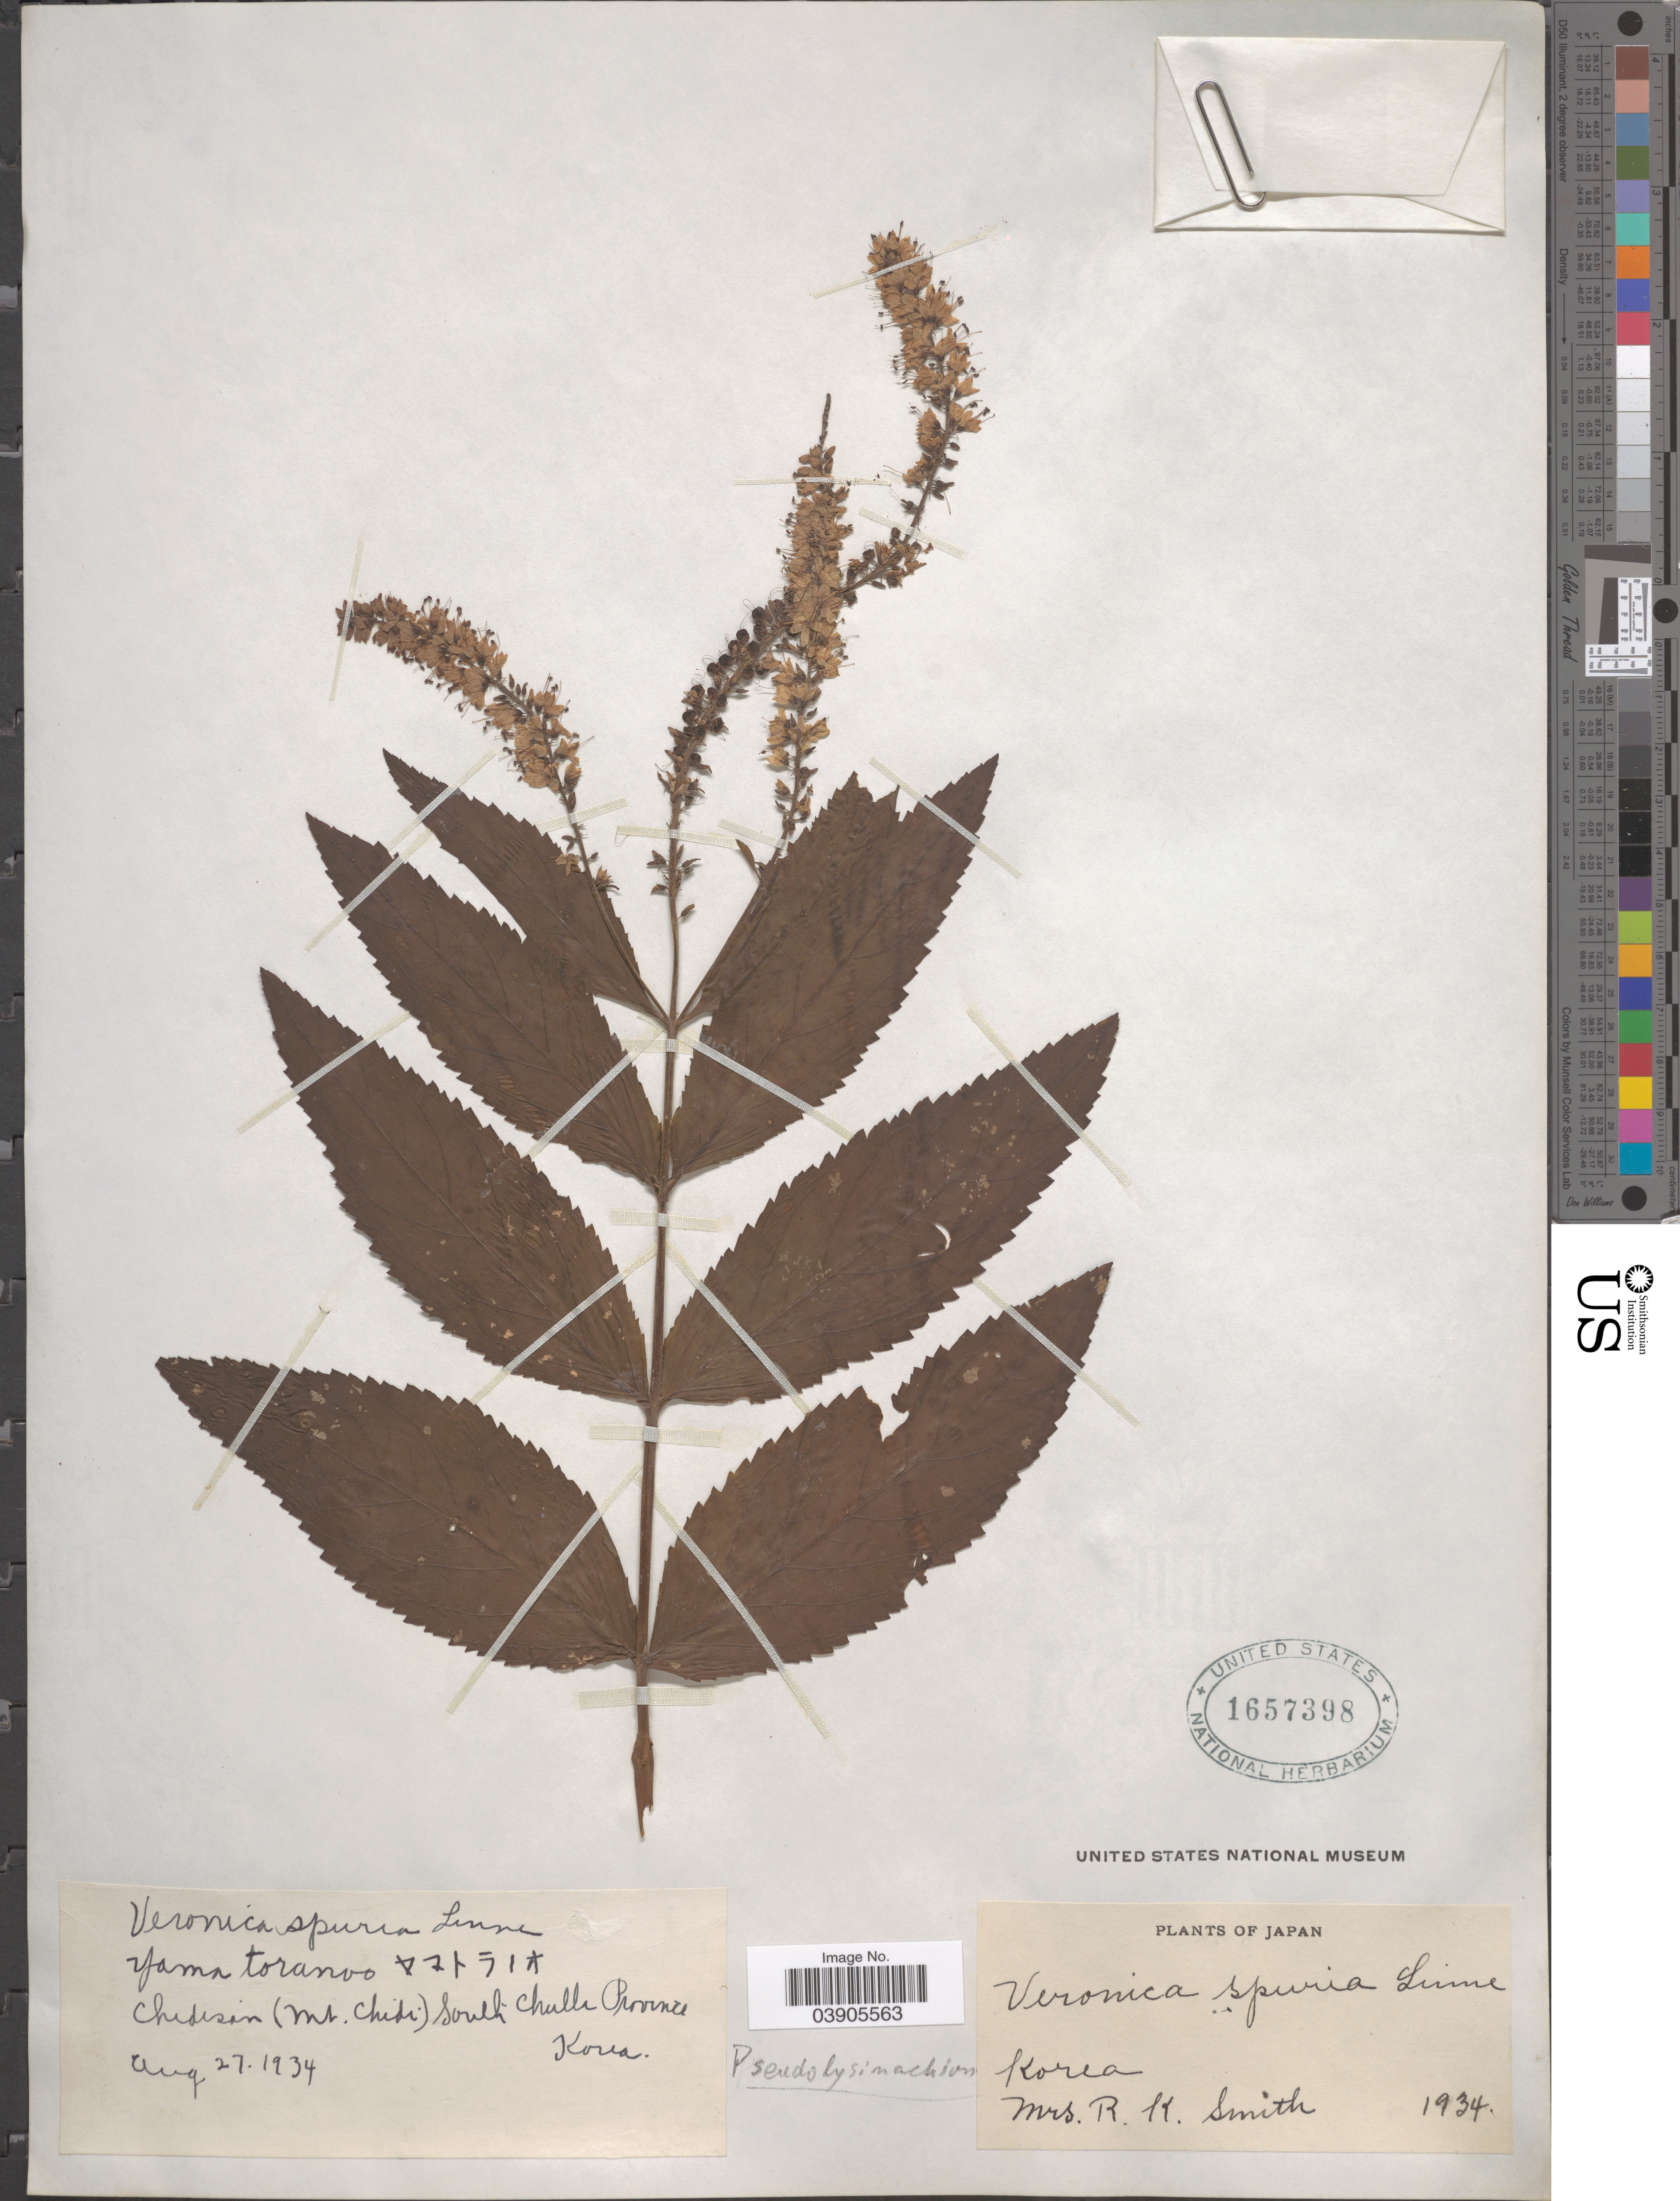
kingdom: Plantae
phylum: Tracheophyta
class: Magnoliopsida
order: Lamiales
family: Plantaginaceae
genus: Veronica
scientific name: Veronica rotunda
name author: Nakai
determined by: Albach, Dirk C.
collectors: Mrs. R. K. Smith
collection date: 1937-08-27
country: South Korea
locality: Chedesan (Mt. Chidi) South Chulla Province.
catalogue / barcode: US 1657398